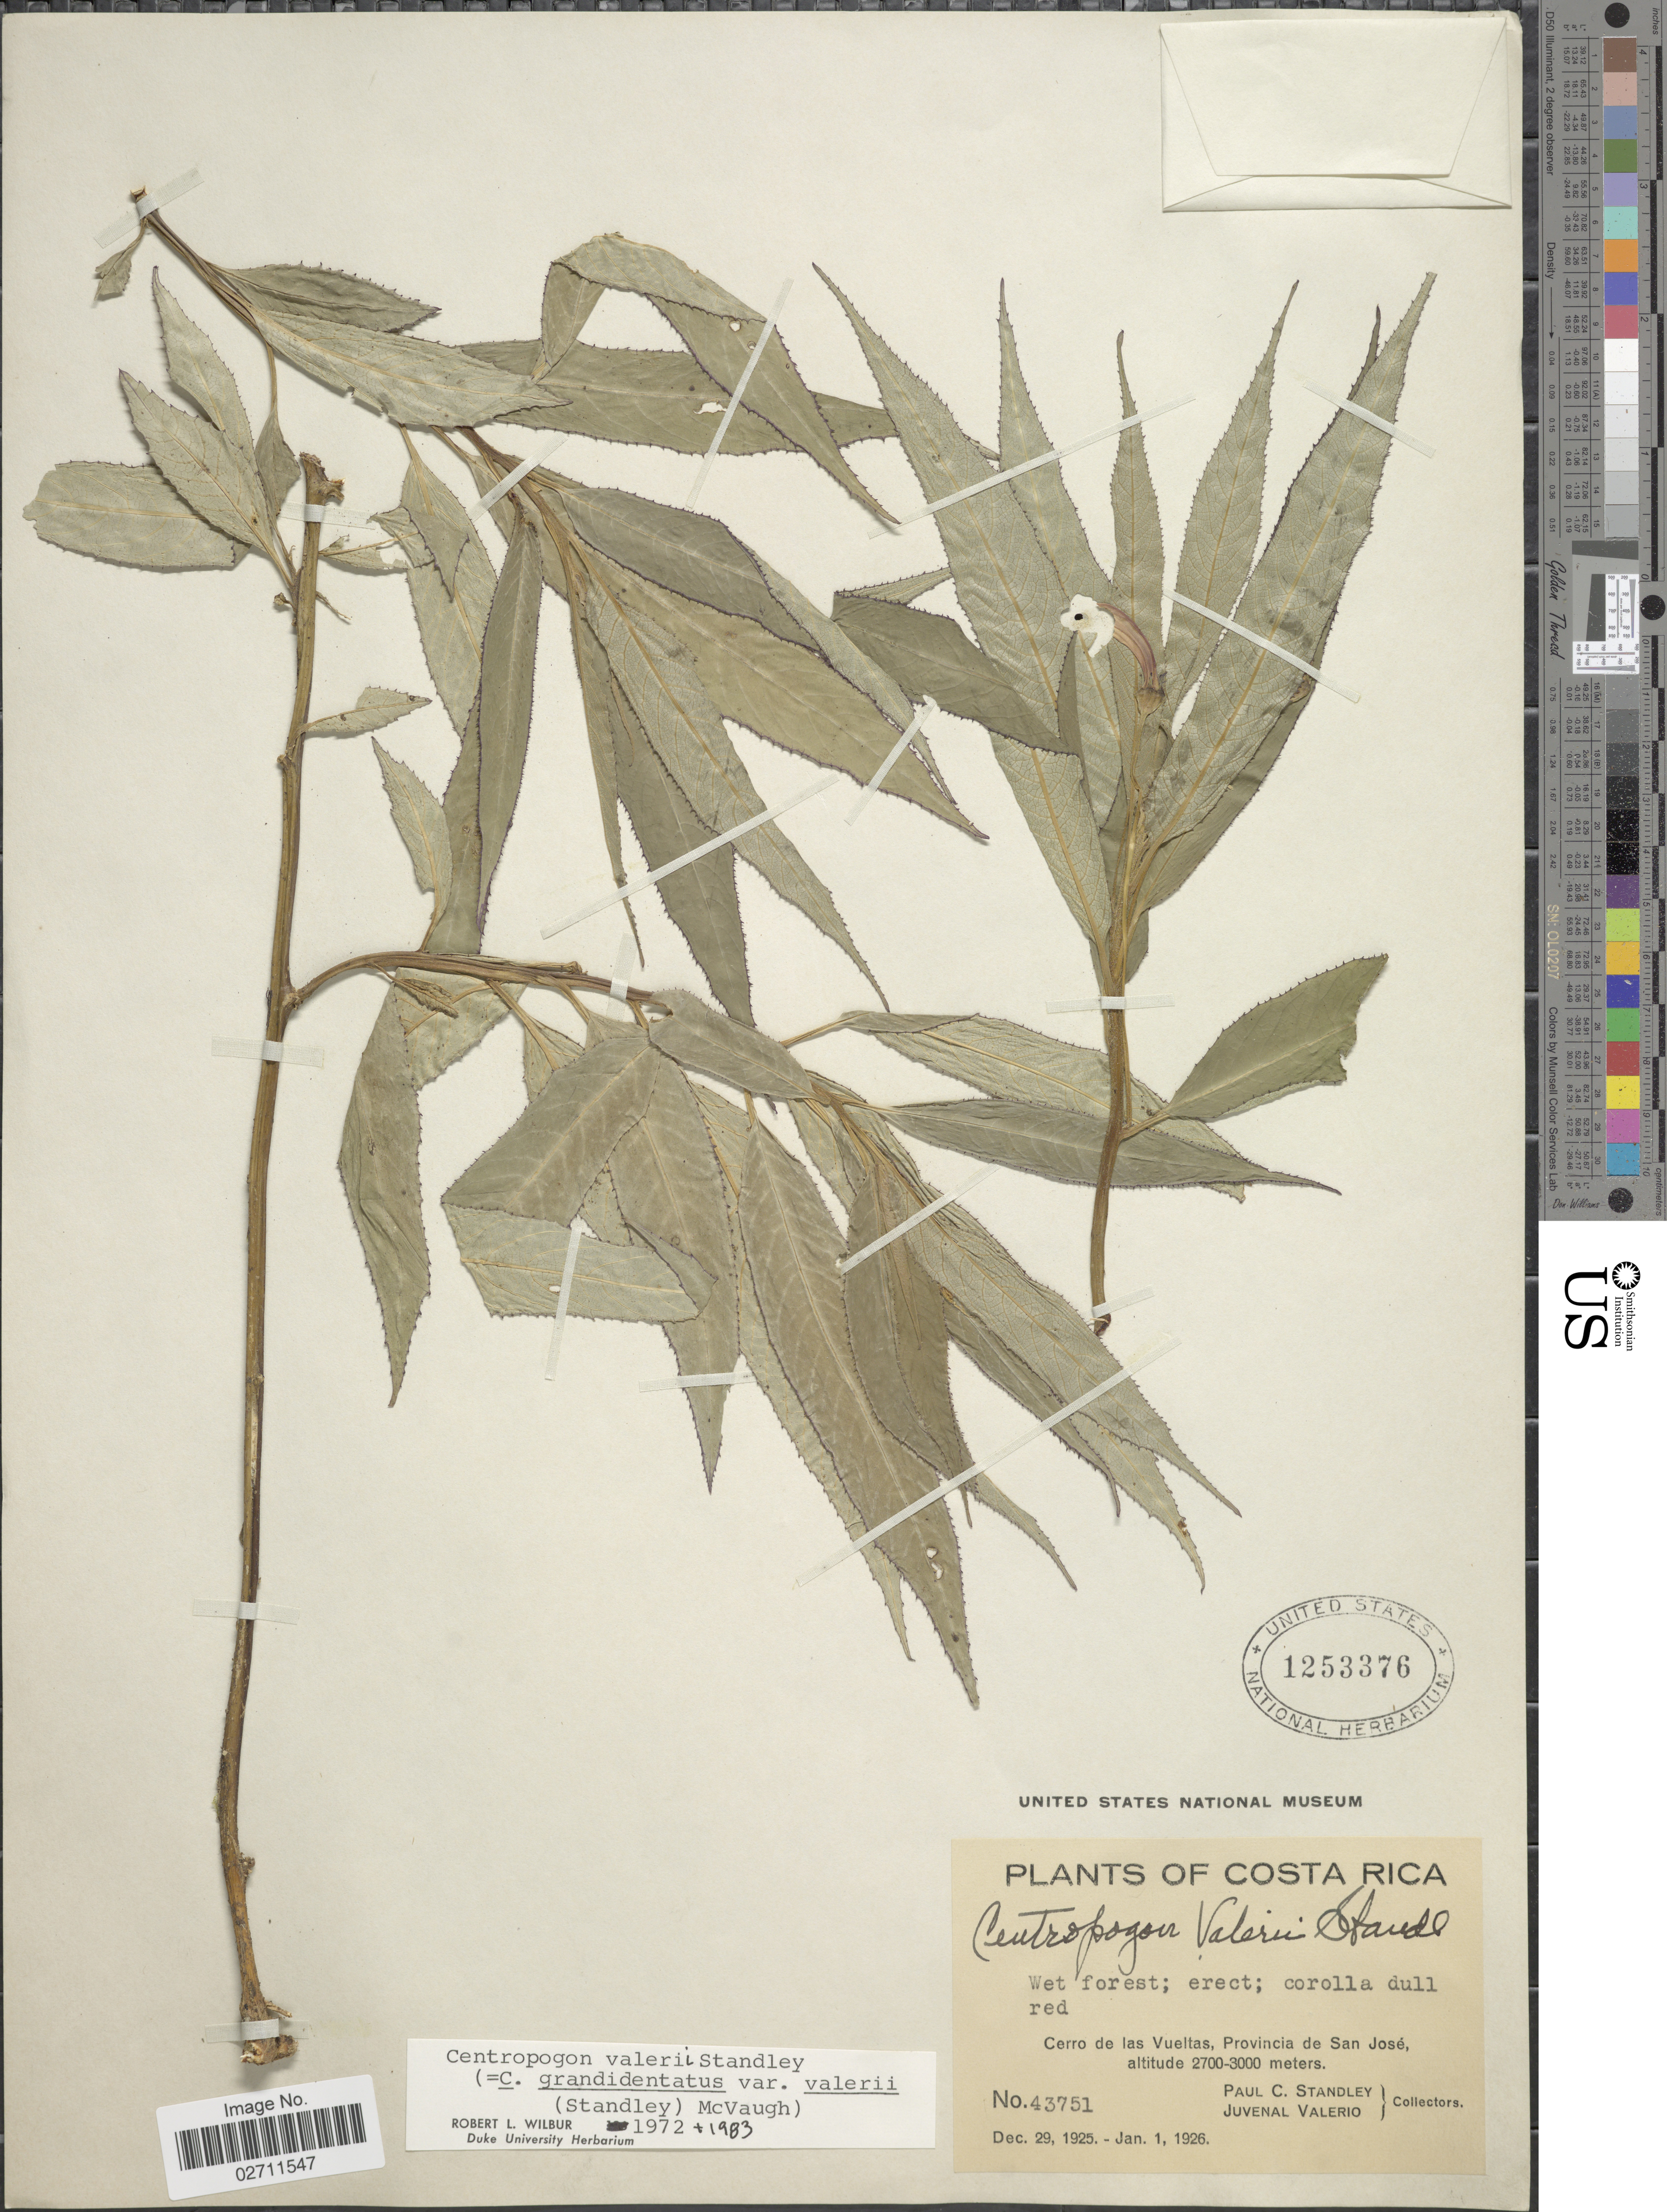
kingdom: Plantae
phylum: Tracheophyta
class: Magnoliopsida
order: Asterales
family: Campanulaceae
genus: Centropogon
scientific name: Centropogon valerii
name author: Standl.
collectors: P. C. Standley & J. Valerio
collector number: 43751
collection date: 1925-12-29/1926-01-01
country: Costa Rica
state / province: San José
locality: Cerro de las Vueltas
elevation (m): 2700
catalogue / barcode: US 1253376